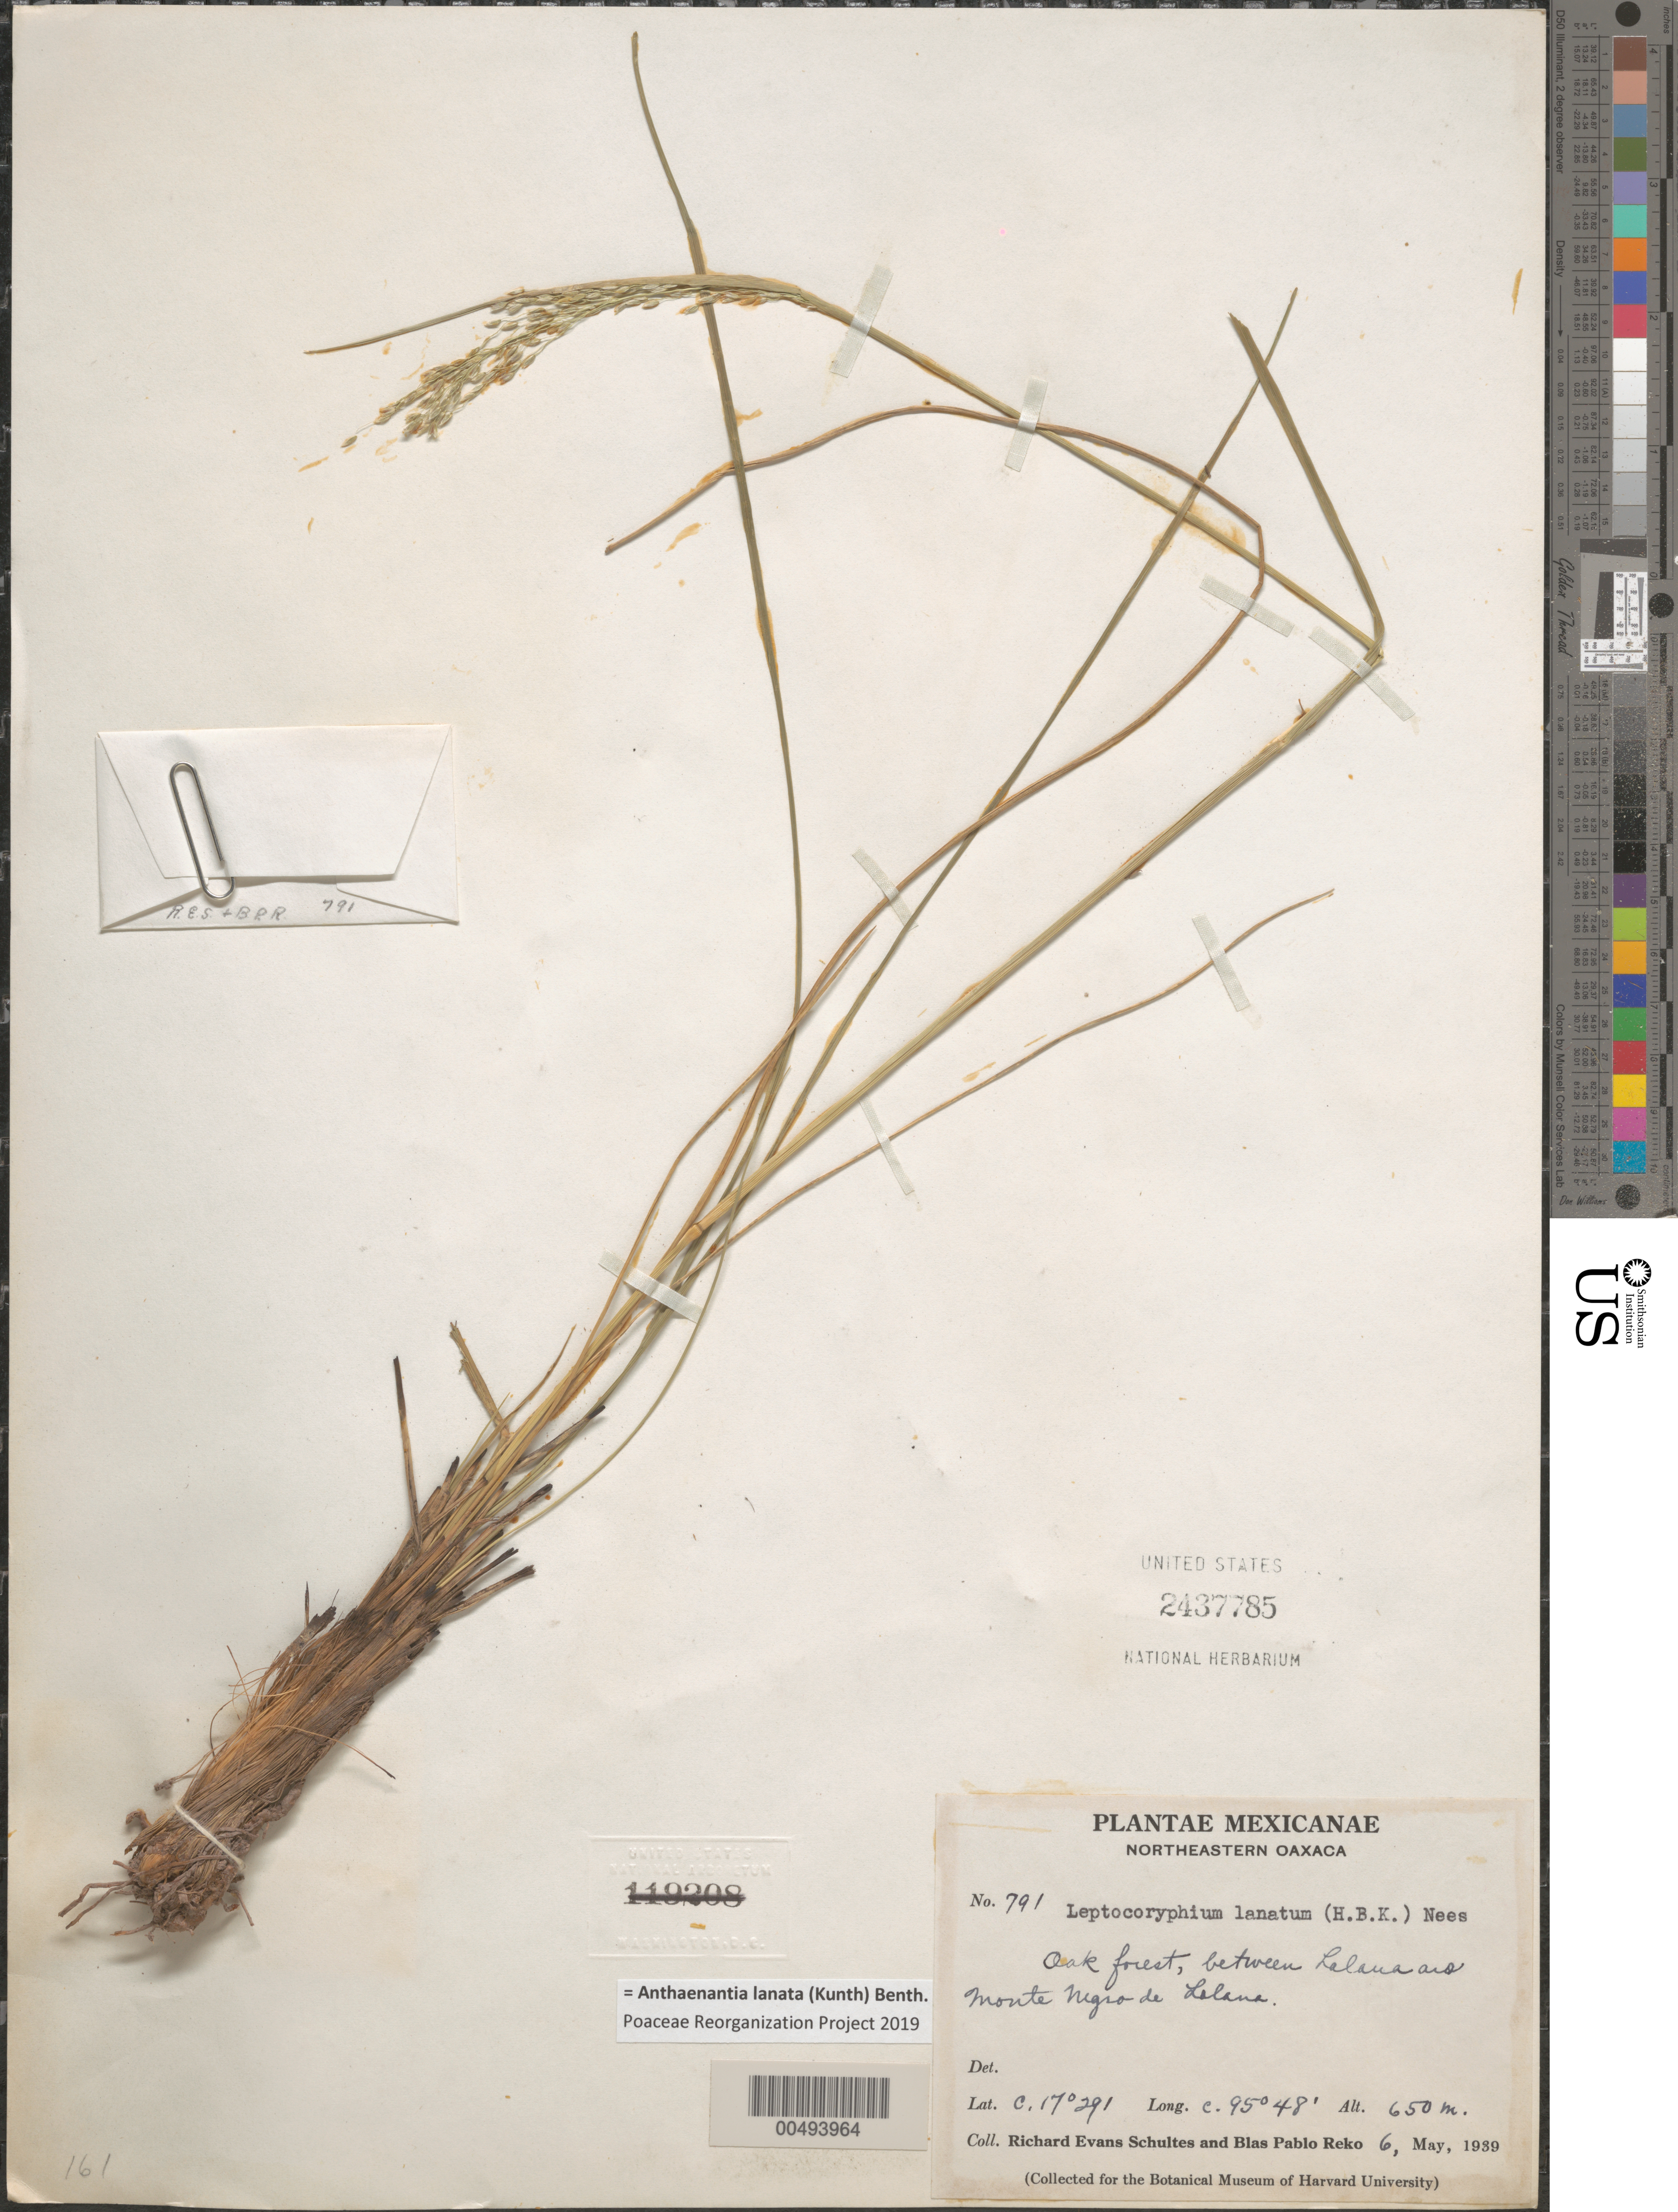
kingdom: Plantae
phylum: Tracheophyta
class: Liliopsida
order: Poales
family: Poaceae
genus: Leptocoryphium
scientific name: Leptocoryphium lanatum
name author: (Kunth) Nees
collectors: R. E. Schultes & B. P. Reko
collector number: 6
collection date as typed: May 1939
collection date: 1939-05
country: Mexico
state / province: Oaxaca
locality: NE Oaxaca, between Lalana & Monte Negro de Lalana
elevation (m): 650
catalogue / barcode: US 2437785